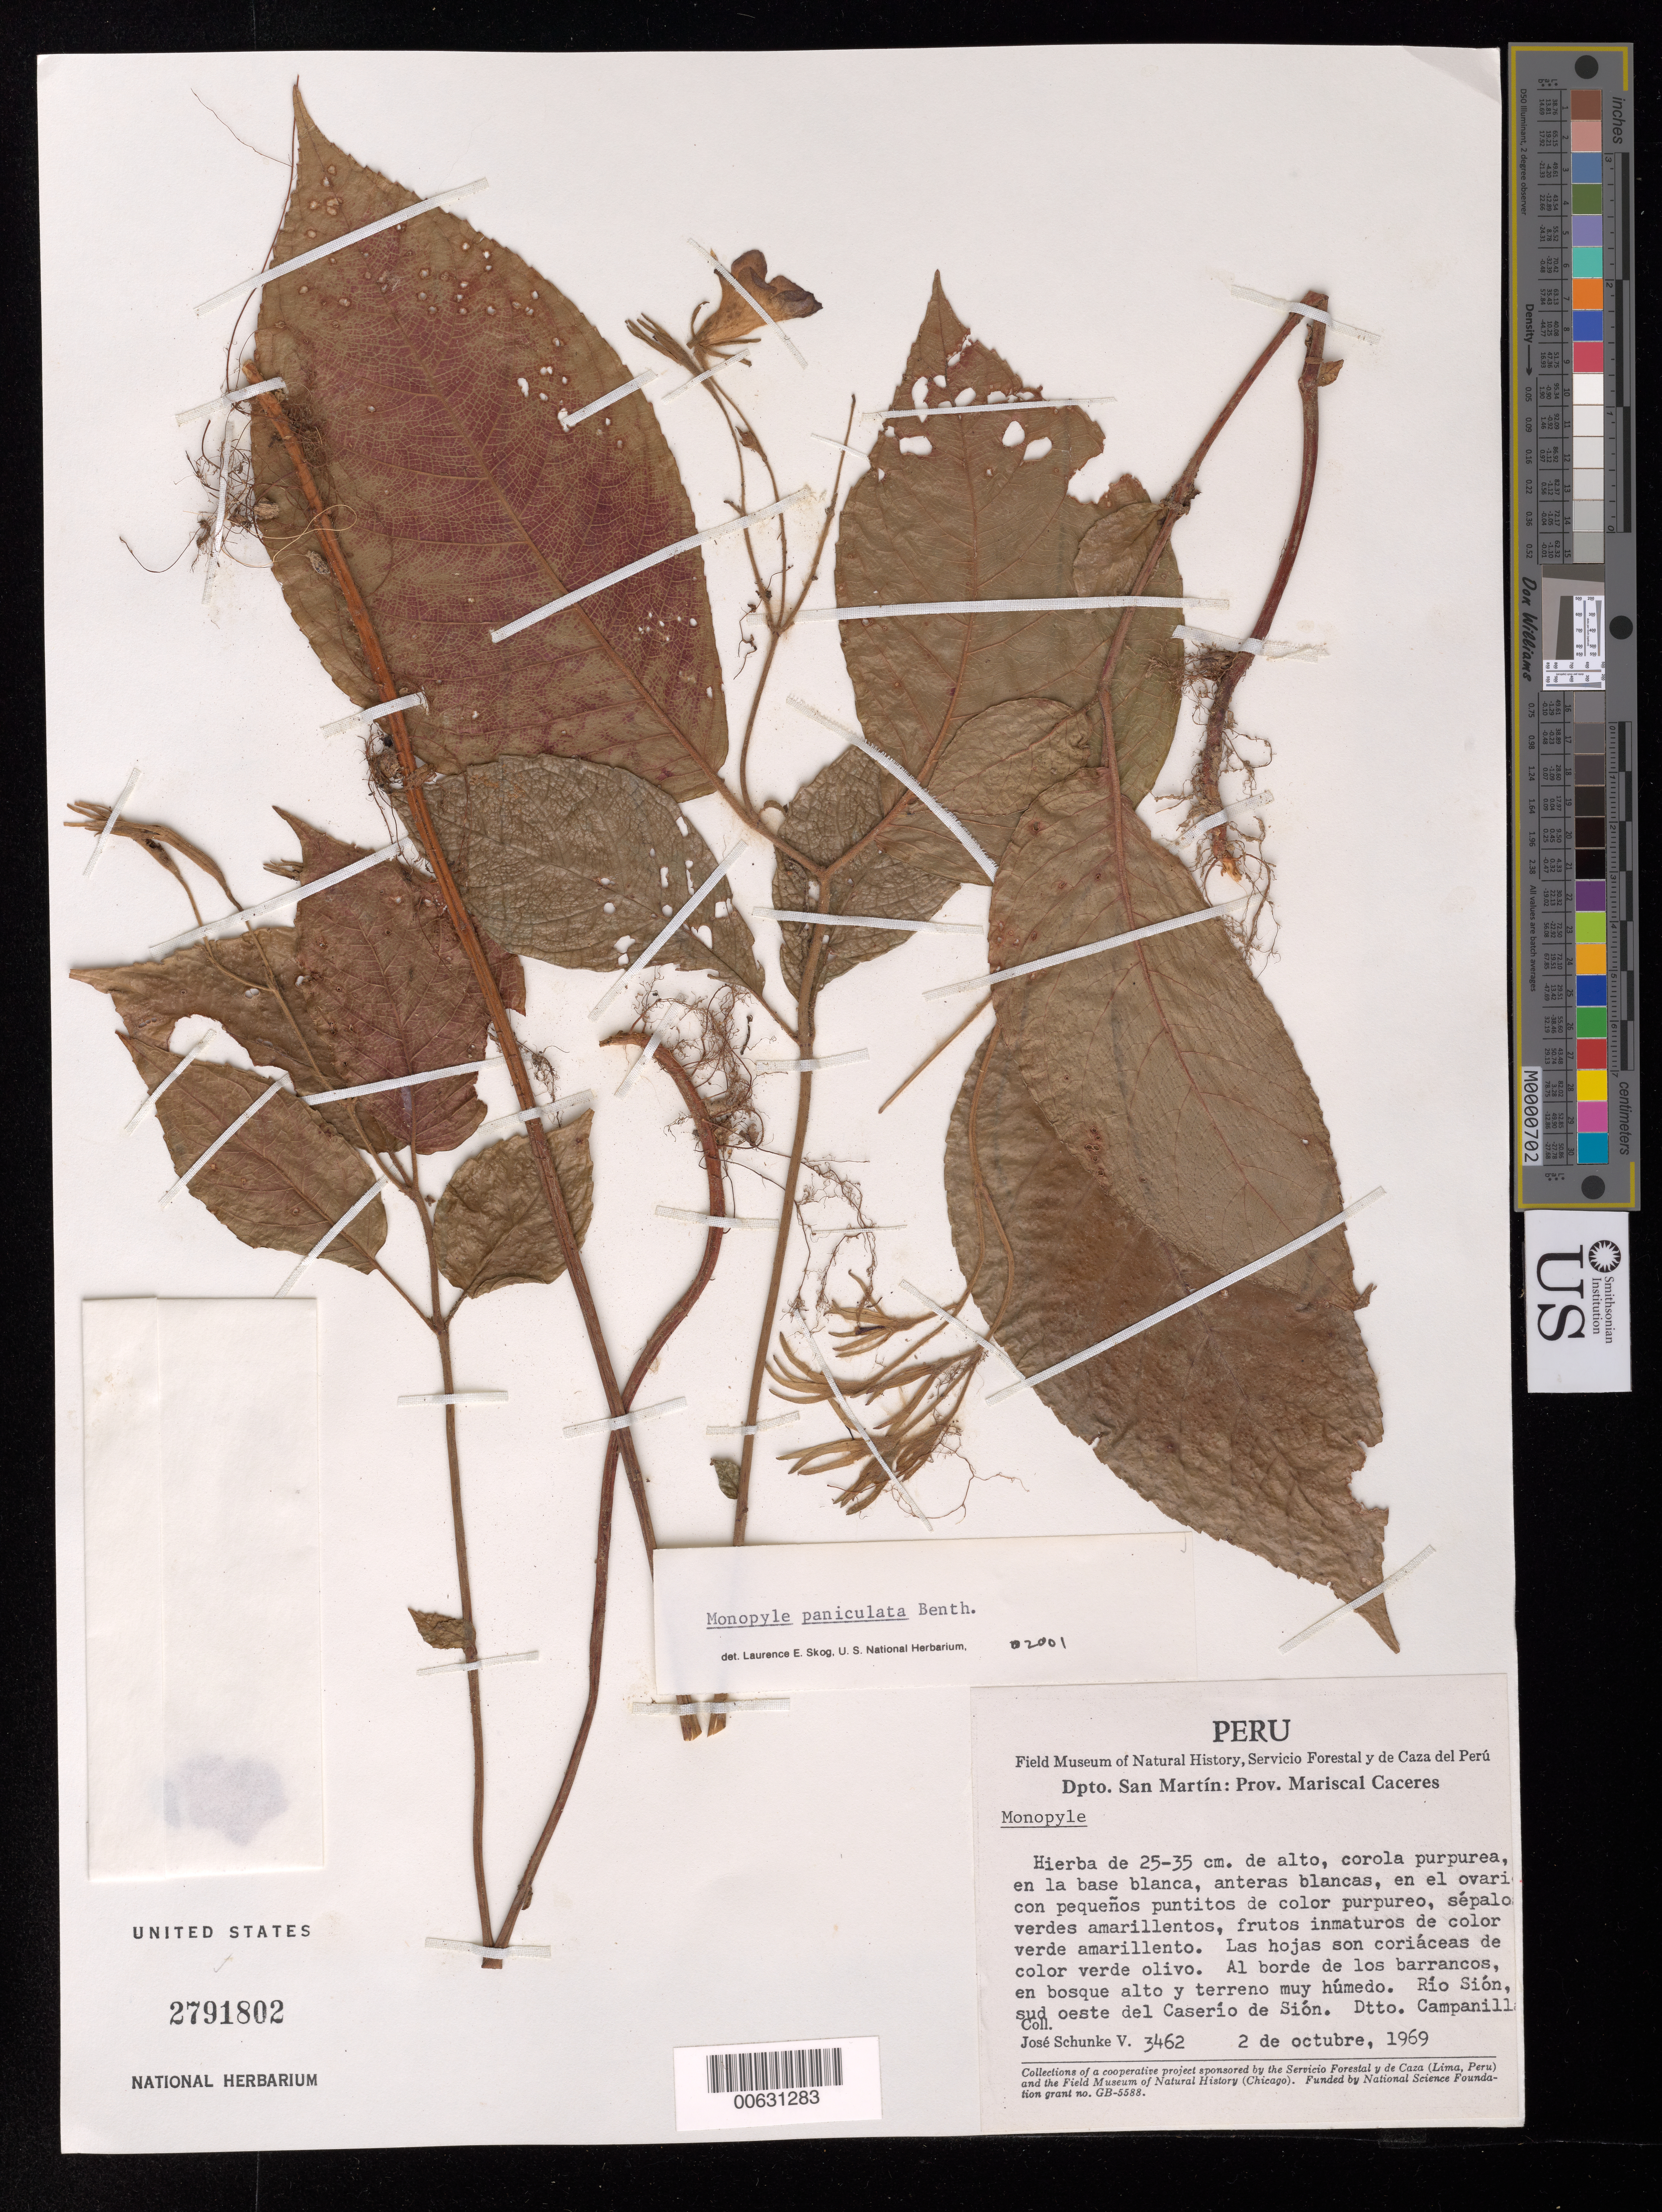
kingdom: Plantae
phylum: Tracheophyta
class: Magnoliopsida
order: Lamiales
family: Gesneriaceae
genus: Monopyle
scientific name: Monopyle paniculata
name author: Benth.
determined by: Skog, Laurence E.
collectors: J. Schunke Vigo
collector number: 3462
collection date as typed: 02 Oct 1969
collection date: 1969-10-02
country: Peru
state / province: San Martín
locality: Prov. Mariscal Caceres, Dtto. Campanilla, Río Sión, sud oeste del Caserío de Sión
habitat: Al borde de los barrancos, en bosque alto y terreno muy húmedo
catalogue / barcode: US 2791802